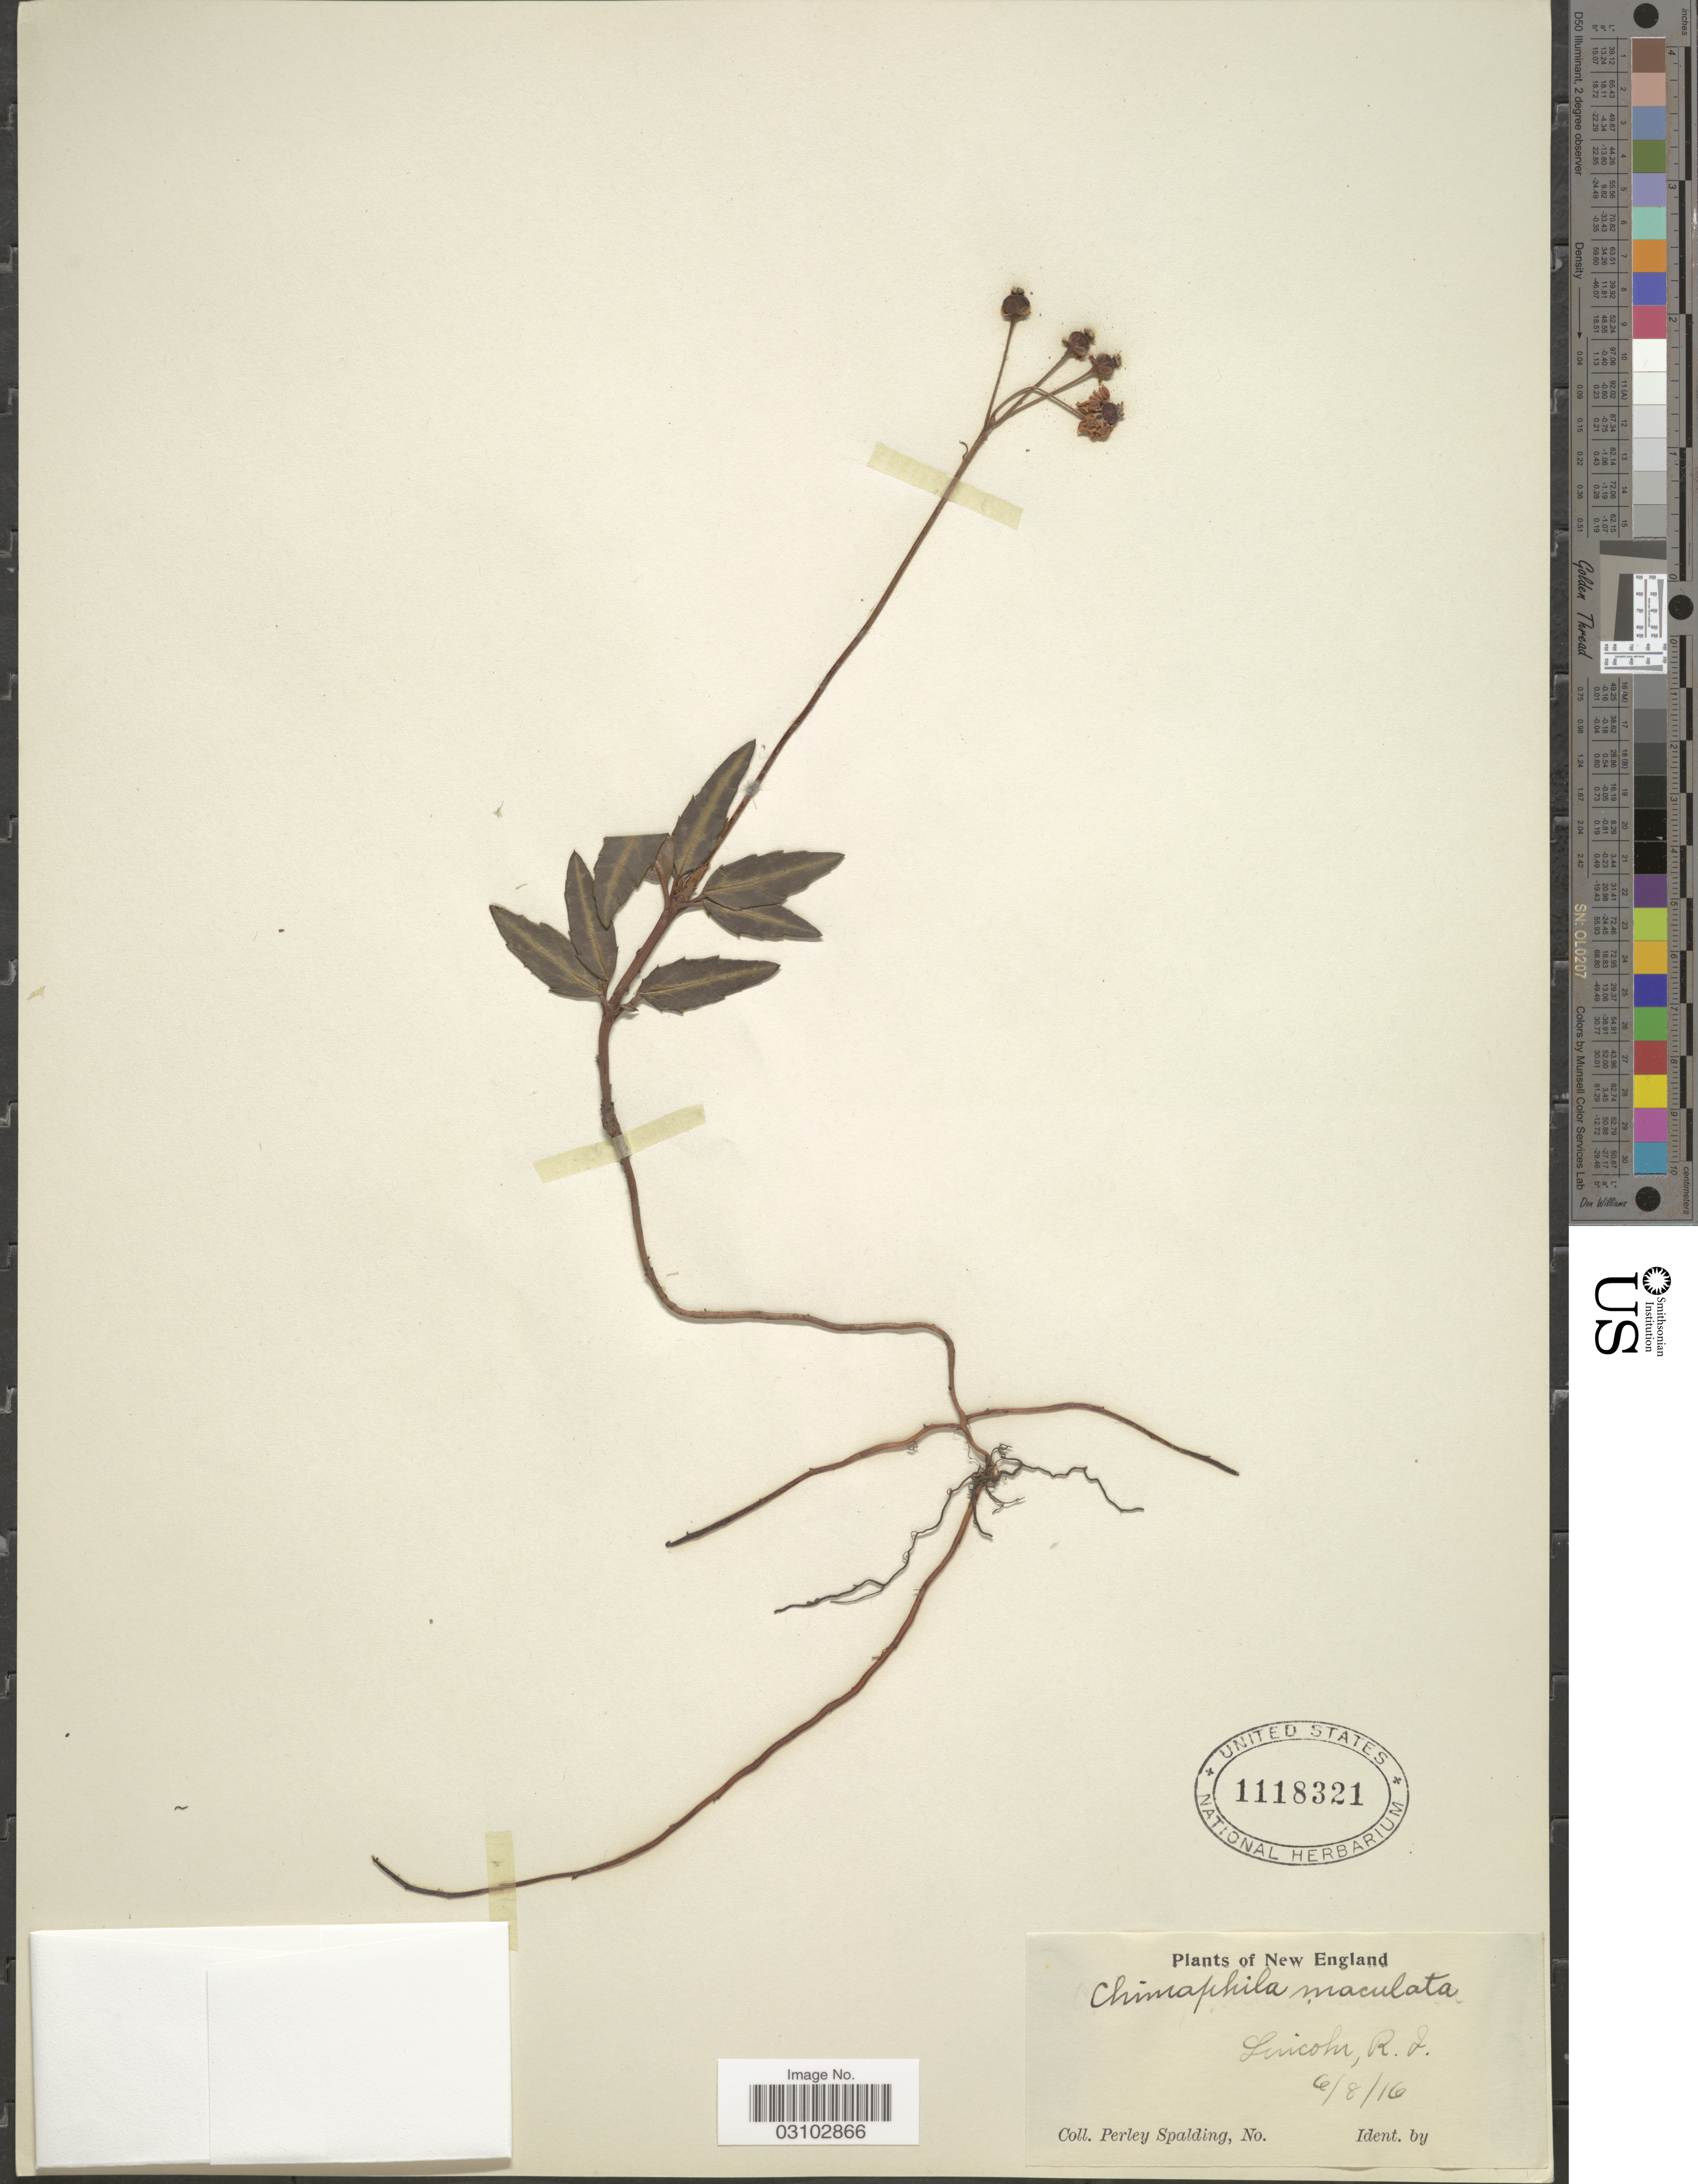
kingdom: Plantae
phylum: Tracheophyta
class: Magnoliopsida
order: Ericales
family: Ericaceae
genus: Chimaphila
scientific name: Chimaphila maculata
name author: (L.) Pursh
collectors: P. Spalding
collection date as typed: Transcribed d/m/y: 8/6/16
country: United States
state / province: Rhode Island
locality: New England, Lincoln.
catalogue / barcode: US 1118321